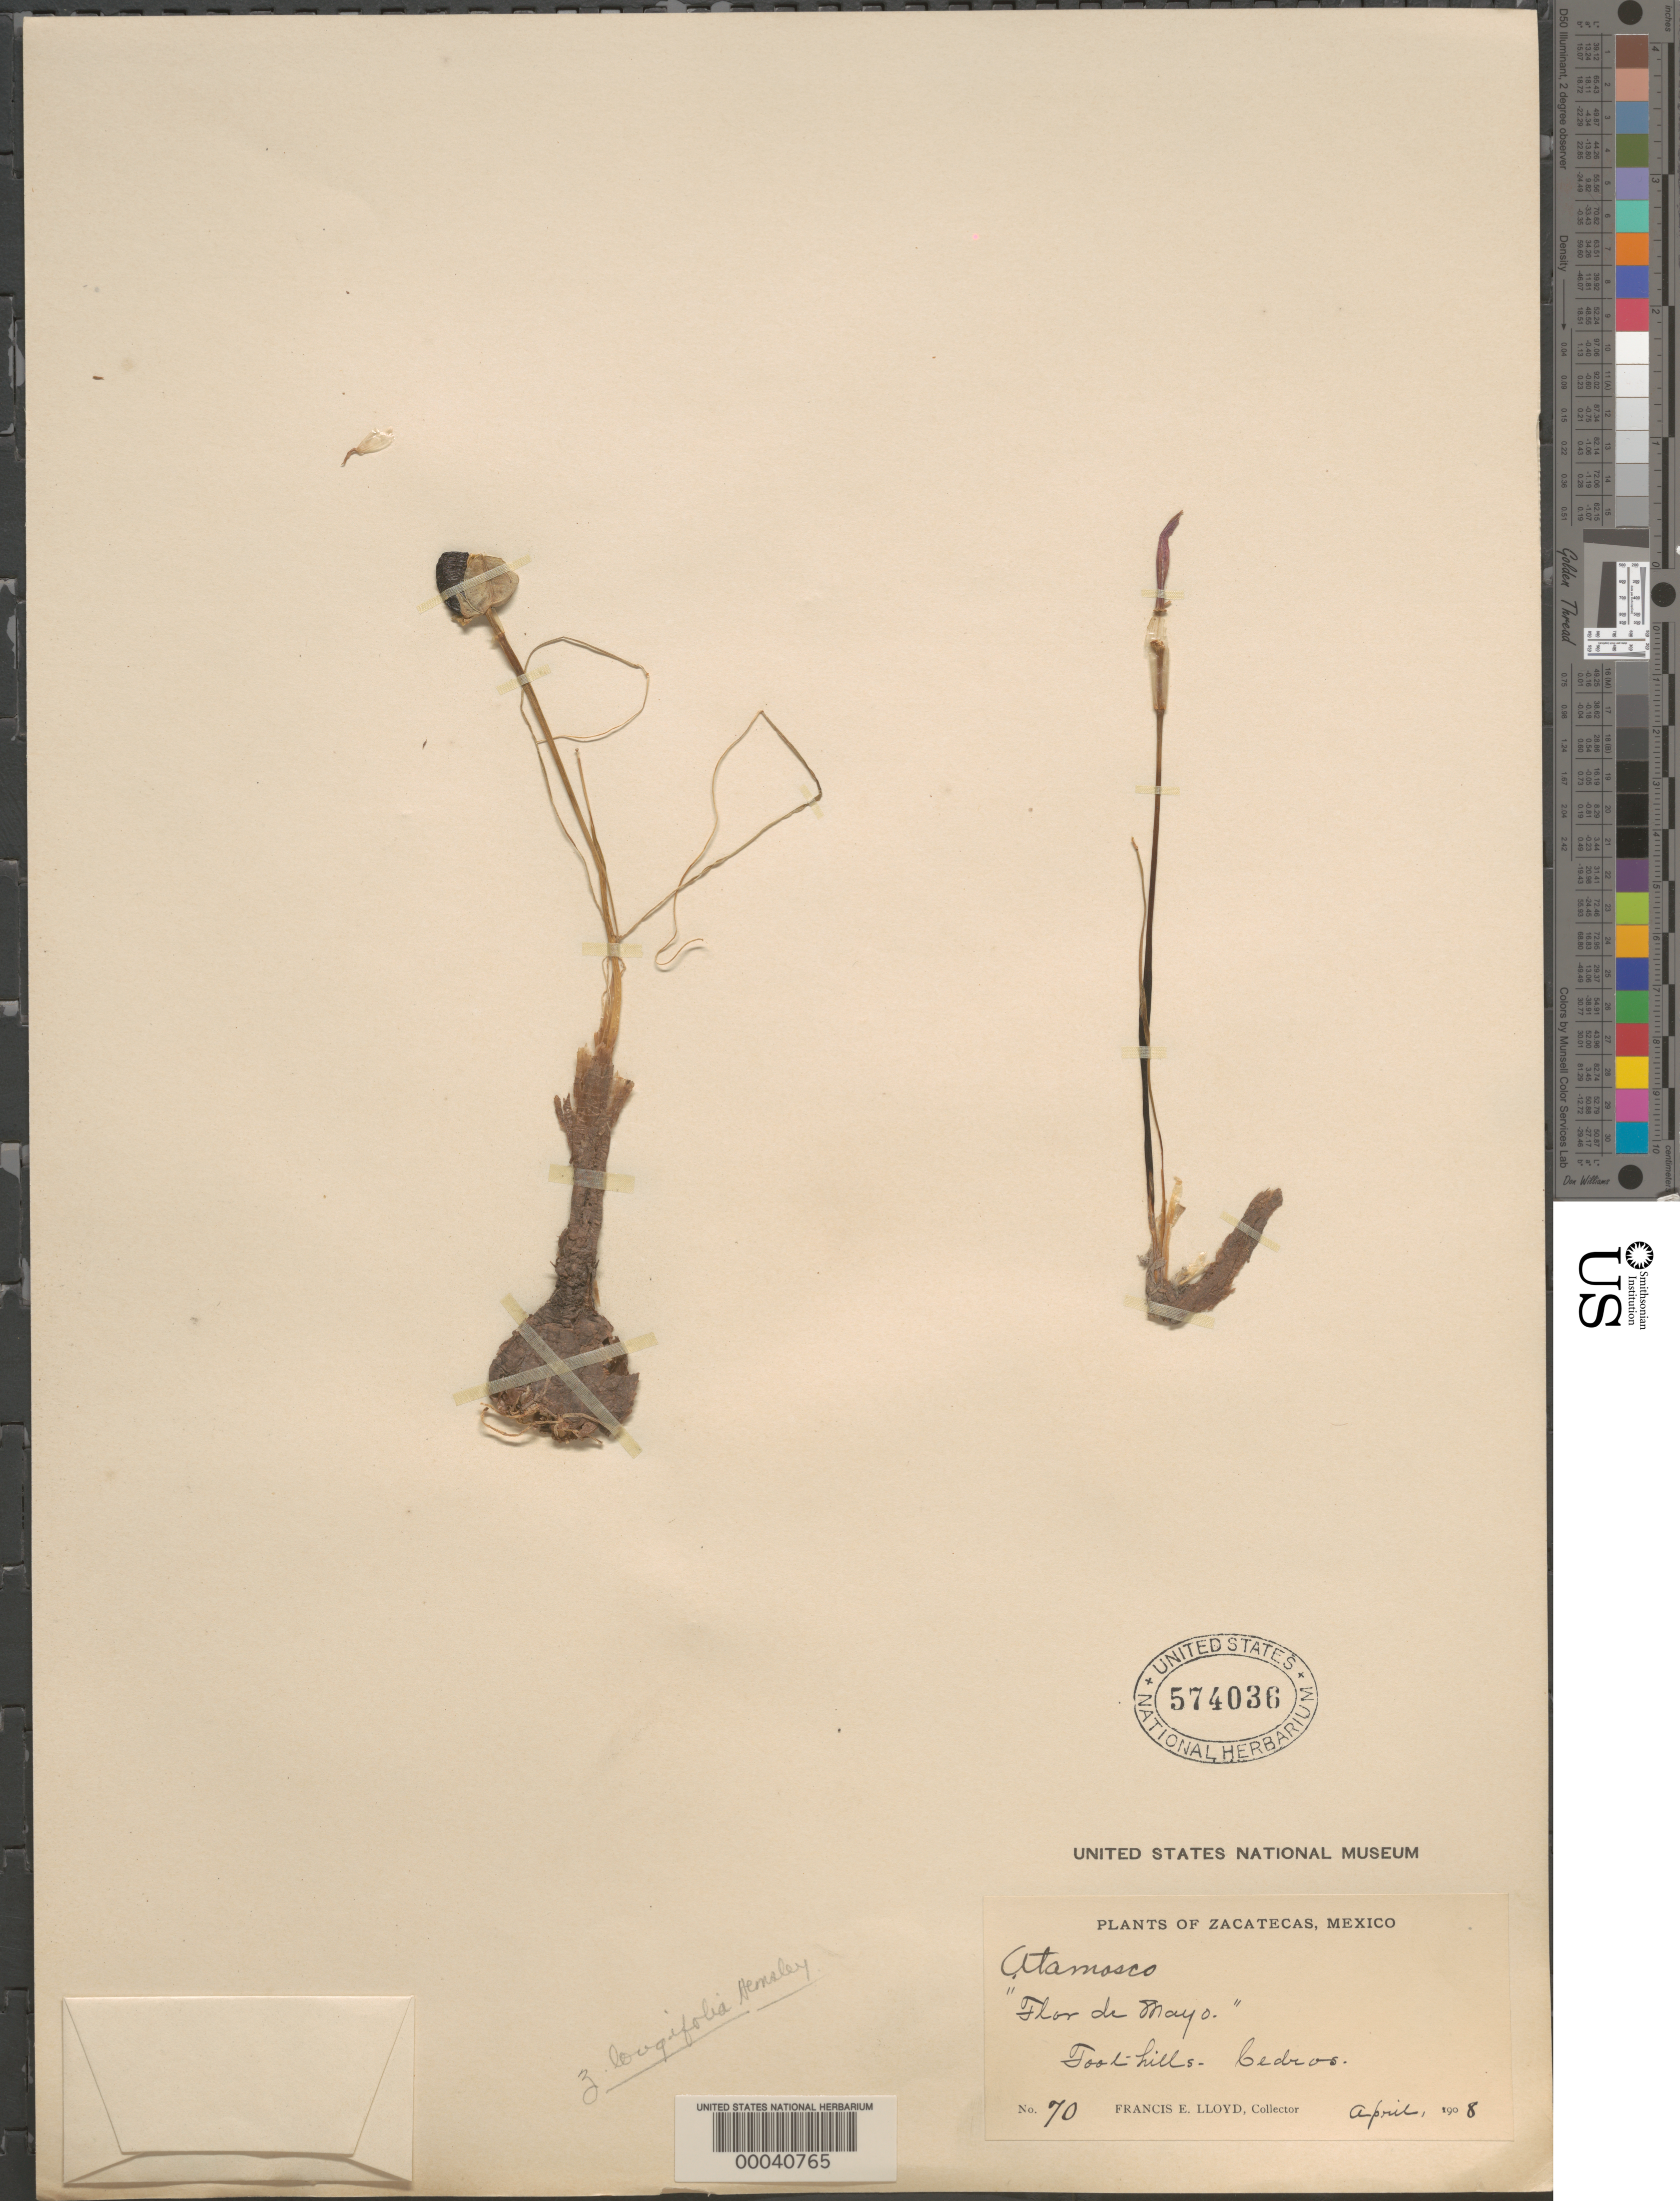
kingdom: Plantae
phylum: Tracheophyta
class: Liliopsida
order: Asparagales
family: Amaryllidaceae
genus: Zephyranthes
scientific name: Zephyranthes longifolia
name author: Hemsl.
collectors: F. E. Lloyd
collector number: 70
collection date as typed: Apr 1908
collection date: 1908-04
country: Mexico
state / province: Zacatecas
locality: Cedros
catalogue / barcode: US 574036